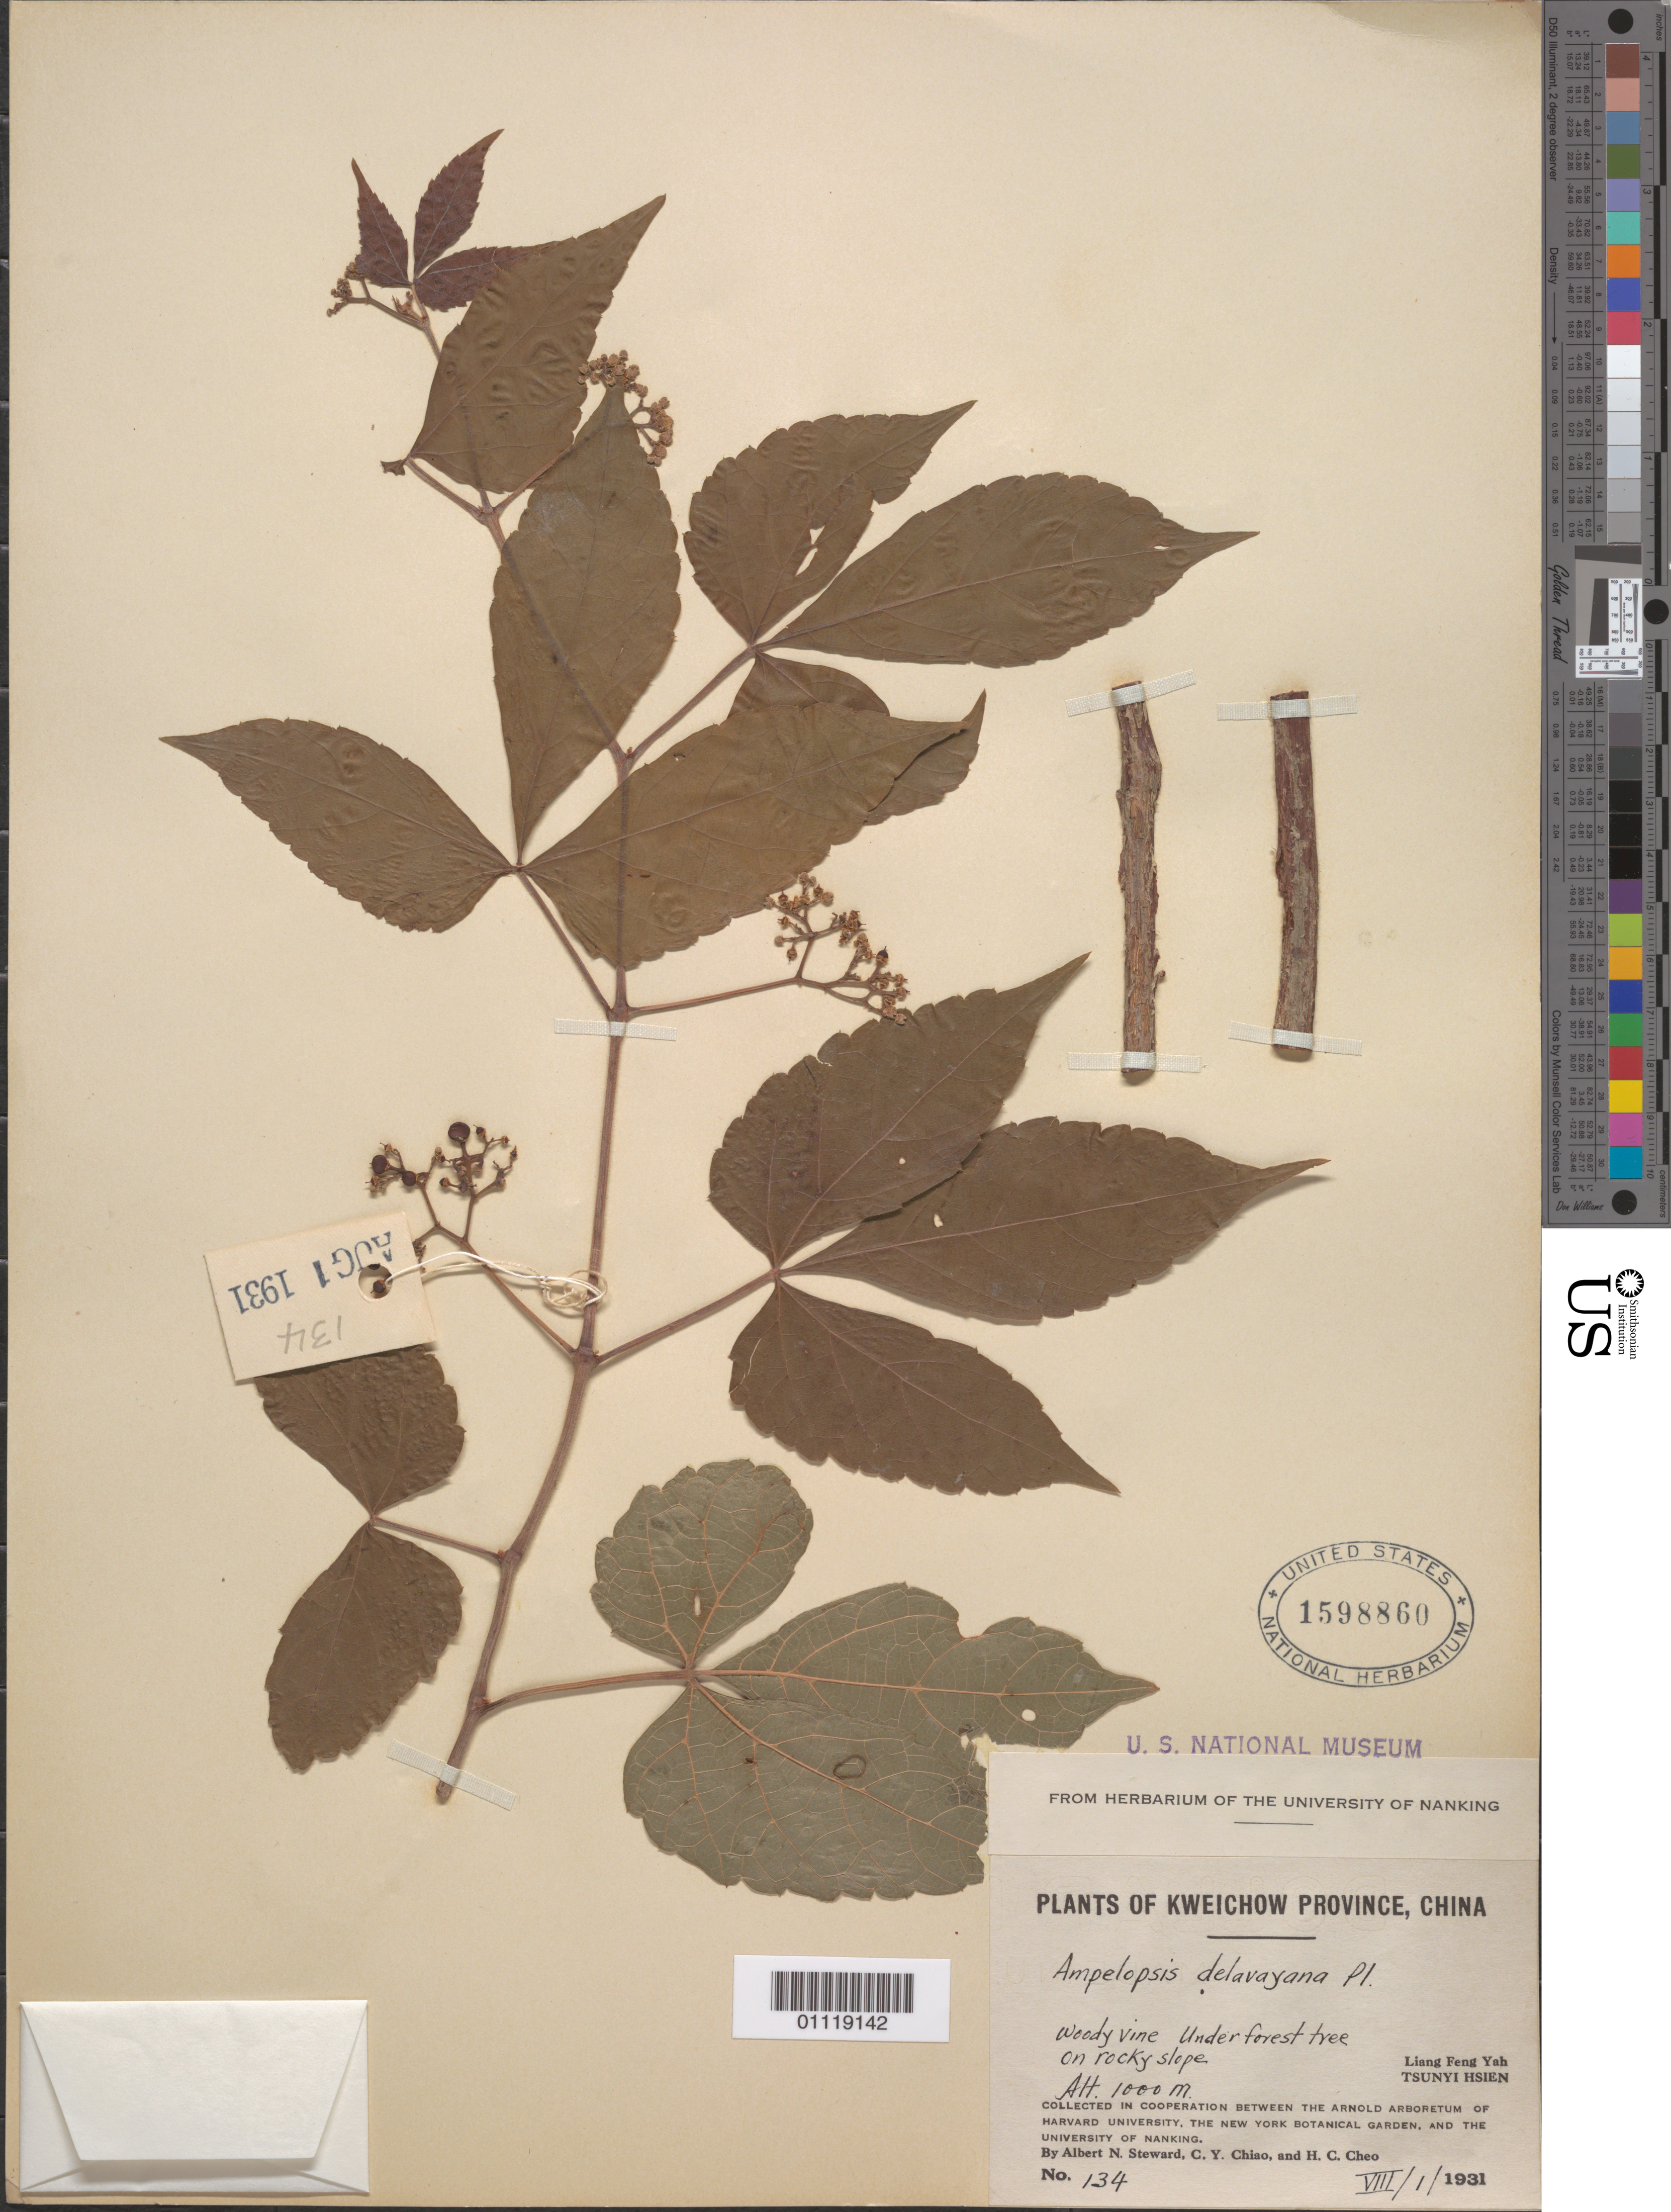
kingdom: Plantae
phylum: Tracheophyta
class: Magnoliopsida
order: Vitales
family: Vitaceae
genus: Ampelopsis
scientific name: Ampelopsis delavayana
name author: Planch.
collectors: A. N. Steward, C. Y. Chiao & H. Cheo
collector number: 134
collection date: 1931-08-01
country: China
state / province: Guizhou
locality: Liang Feng Yah, Tsunyi Hsien.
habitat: Woody vine. Under forest tree on rocky slope.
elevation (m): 1000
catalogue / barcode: US 1598860